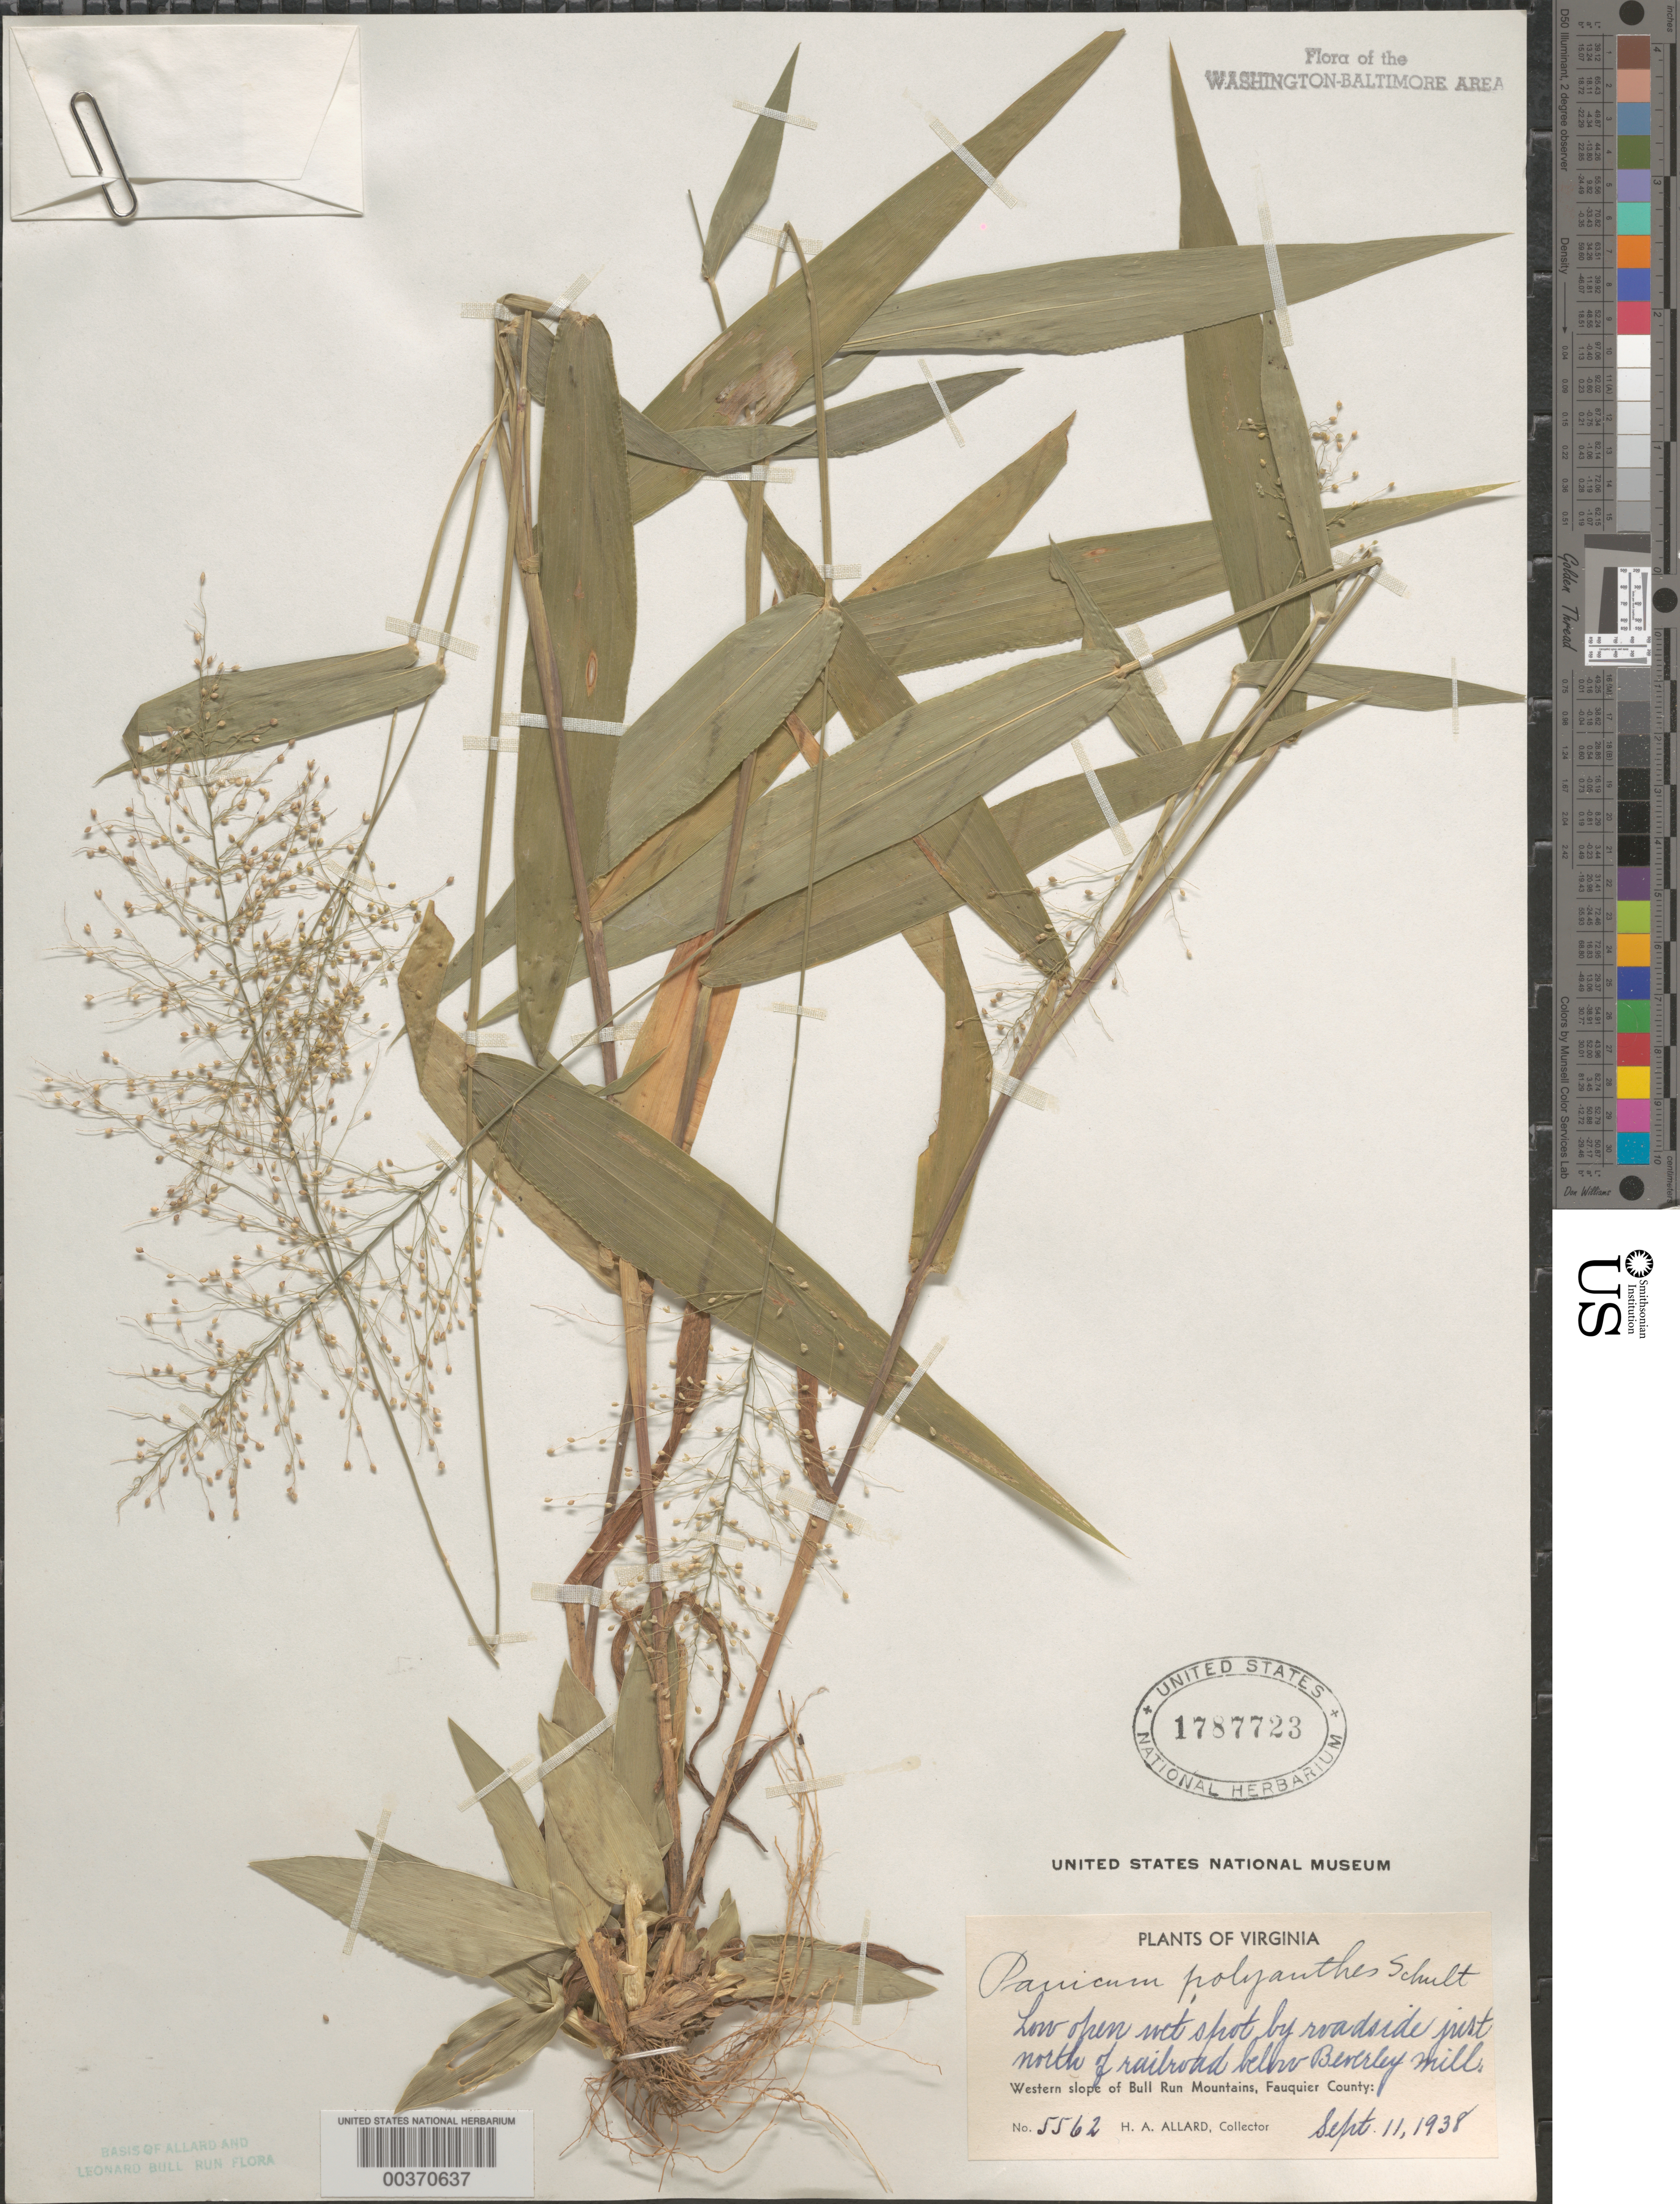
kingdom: Plantae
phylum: Tracheophyta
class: Liliopsida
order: Poales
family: Poaceae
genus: Dichanthelium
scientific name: Dichanthelium sphaerocarpon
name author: (Elliott) Gould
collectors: H. A. Allard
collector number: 5562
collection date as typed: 11 Sep 1938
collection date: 1938-09-11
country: United States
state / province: Virginia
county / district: Fauquier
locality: Below Beverley Mill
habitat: Low open wet spot by roadside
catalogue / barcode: US 1787723